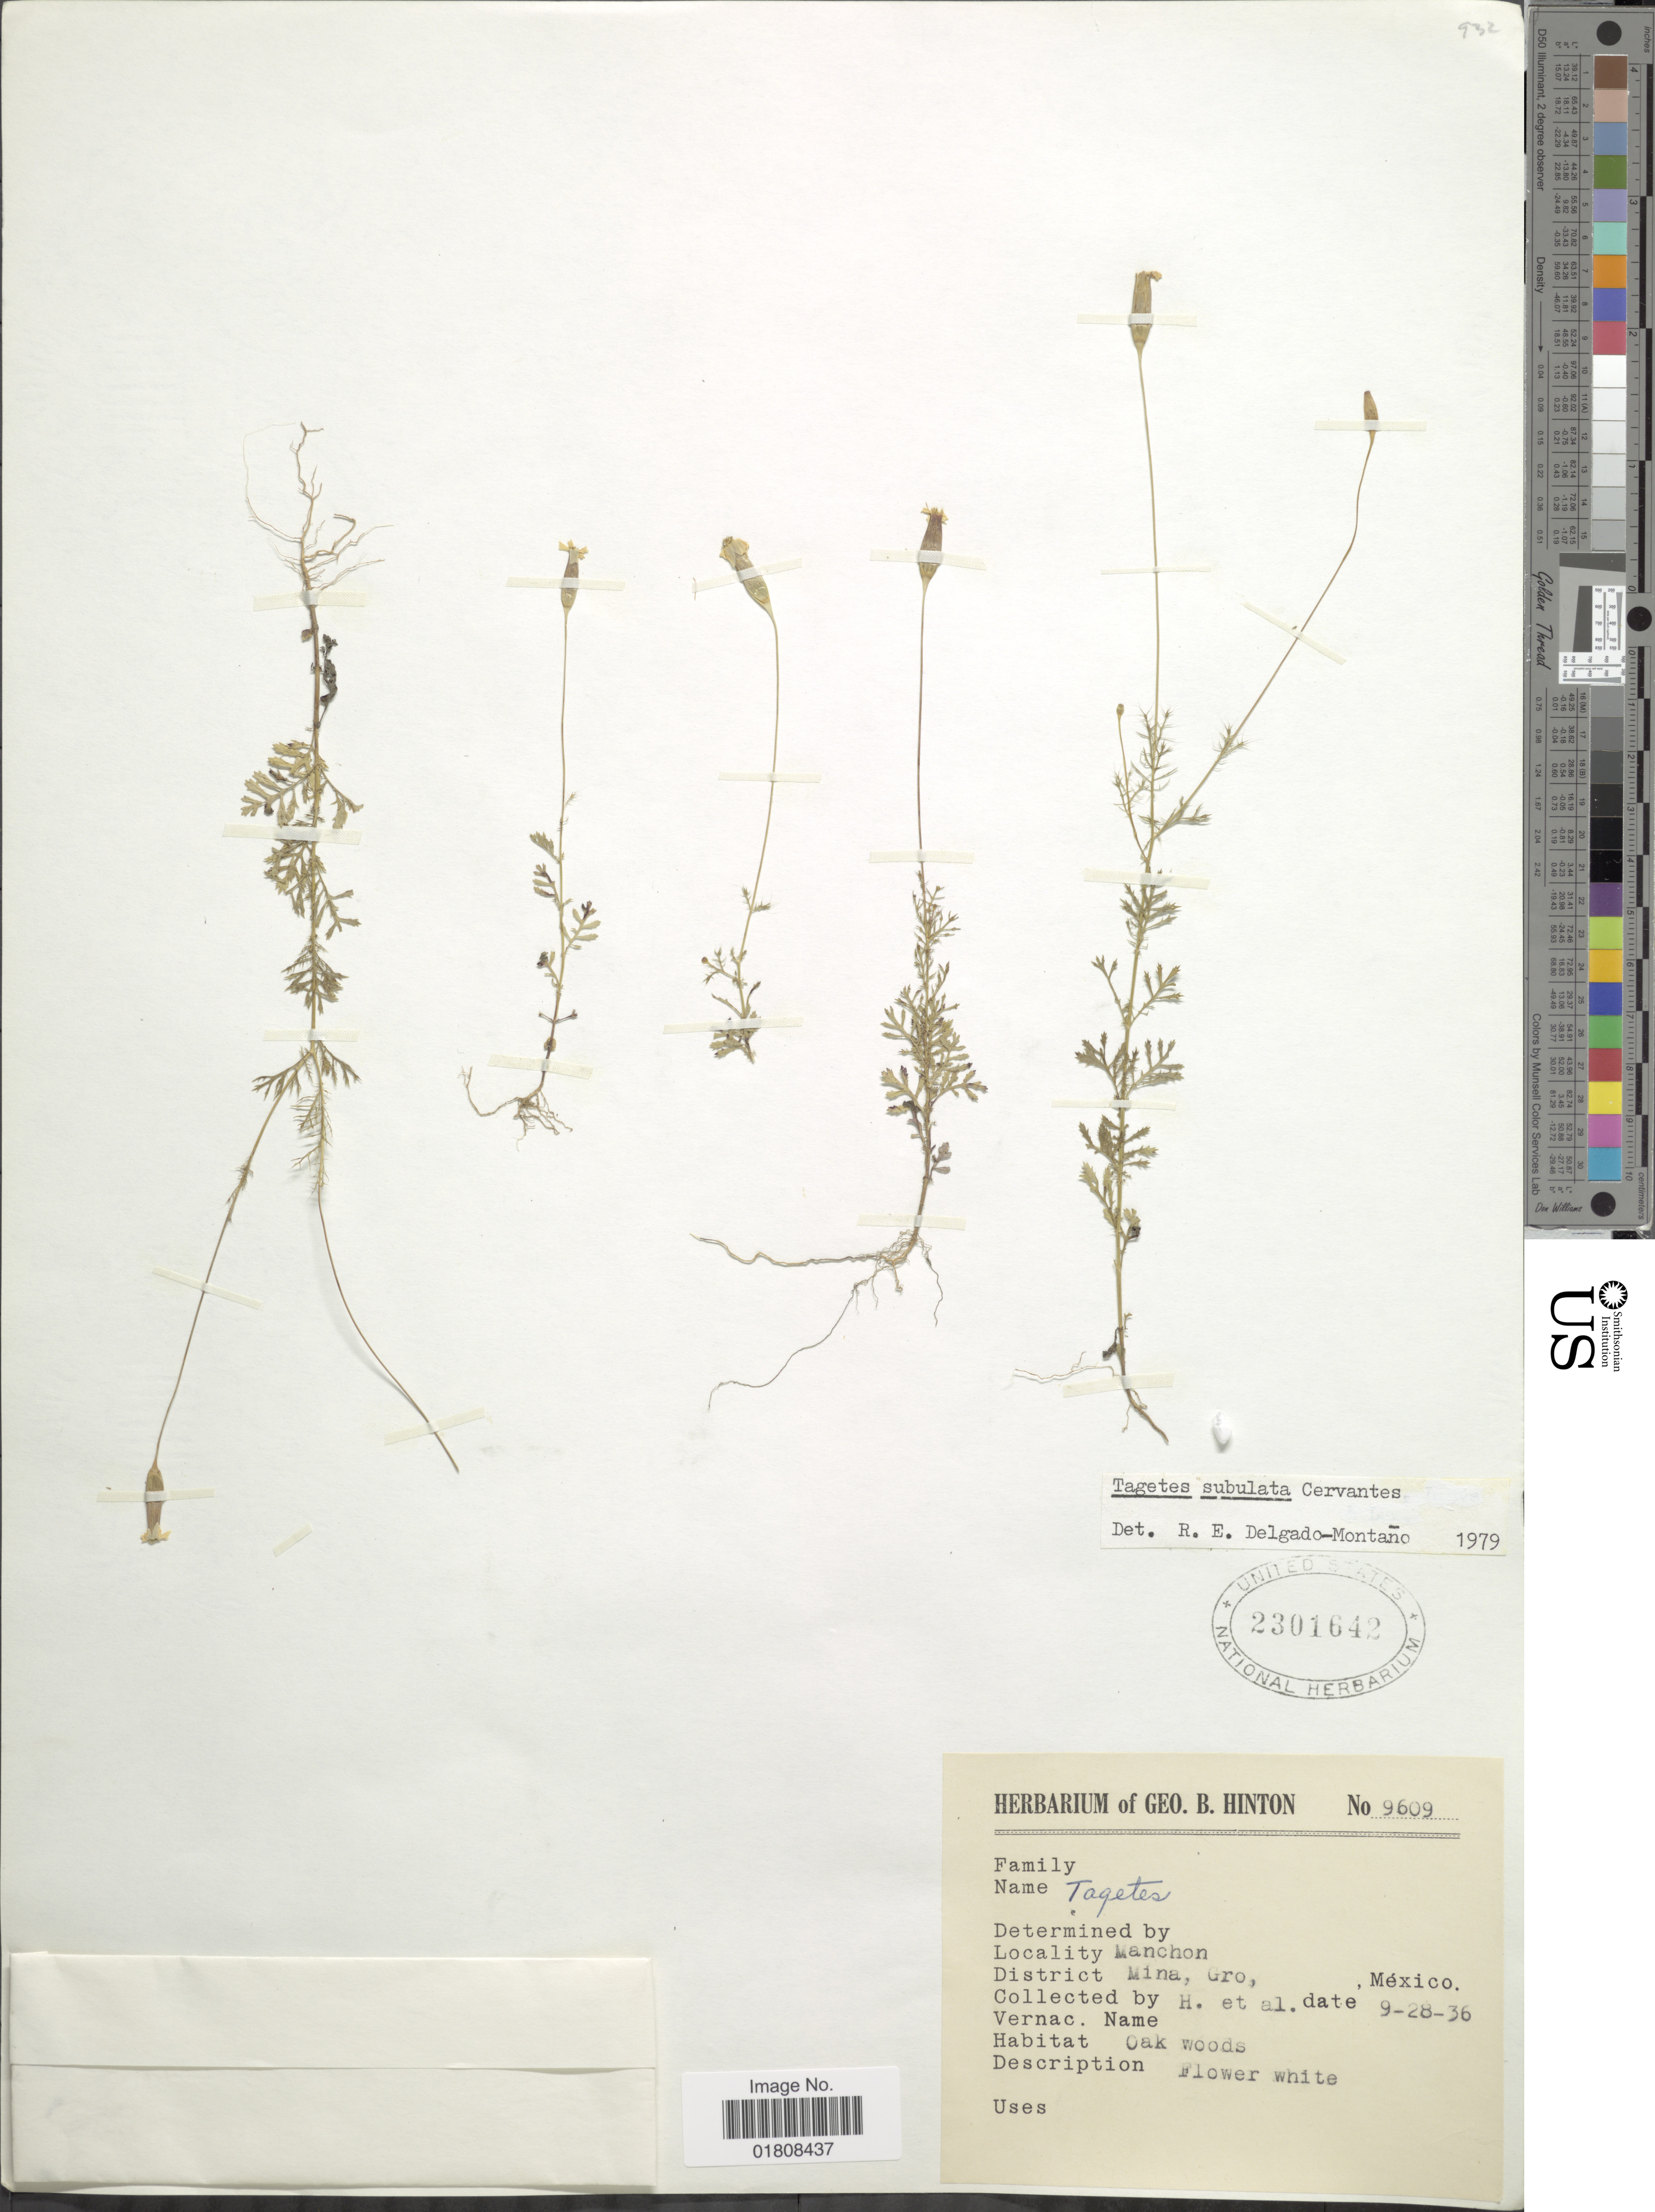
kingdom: Plantae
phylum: Tracheophyta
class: Magnoliopsida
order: Asterales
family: Asteraceae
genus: Tagetes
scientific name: Tagetes subulata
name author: Cerv.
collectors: G. B. Hinton & et al.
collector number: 9609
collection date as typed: Transcribed d/m/y: 28/9/36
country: Mexico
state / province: Guerrero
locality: Manchon, District Mina, Gro.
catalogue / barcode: US 2301642